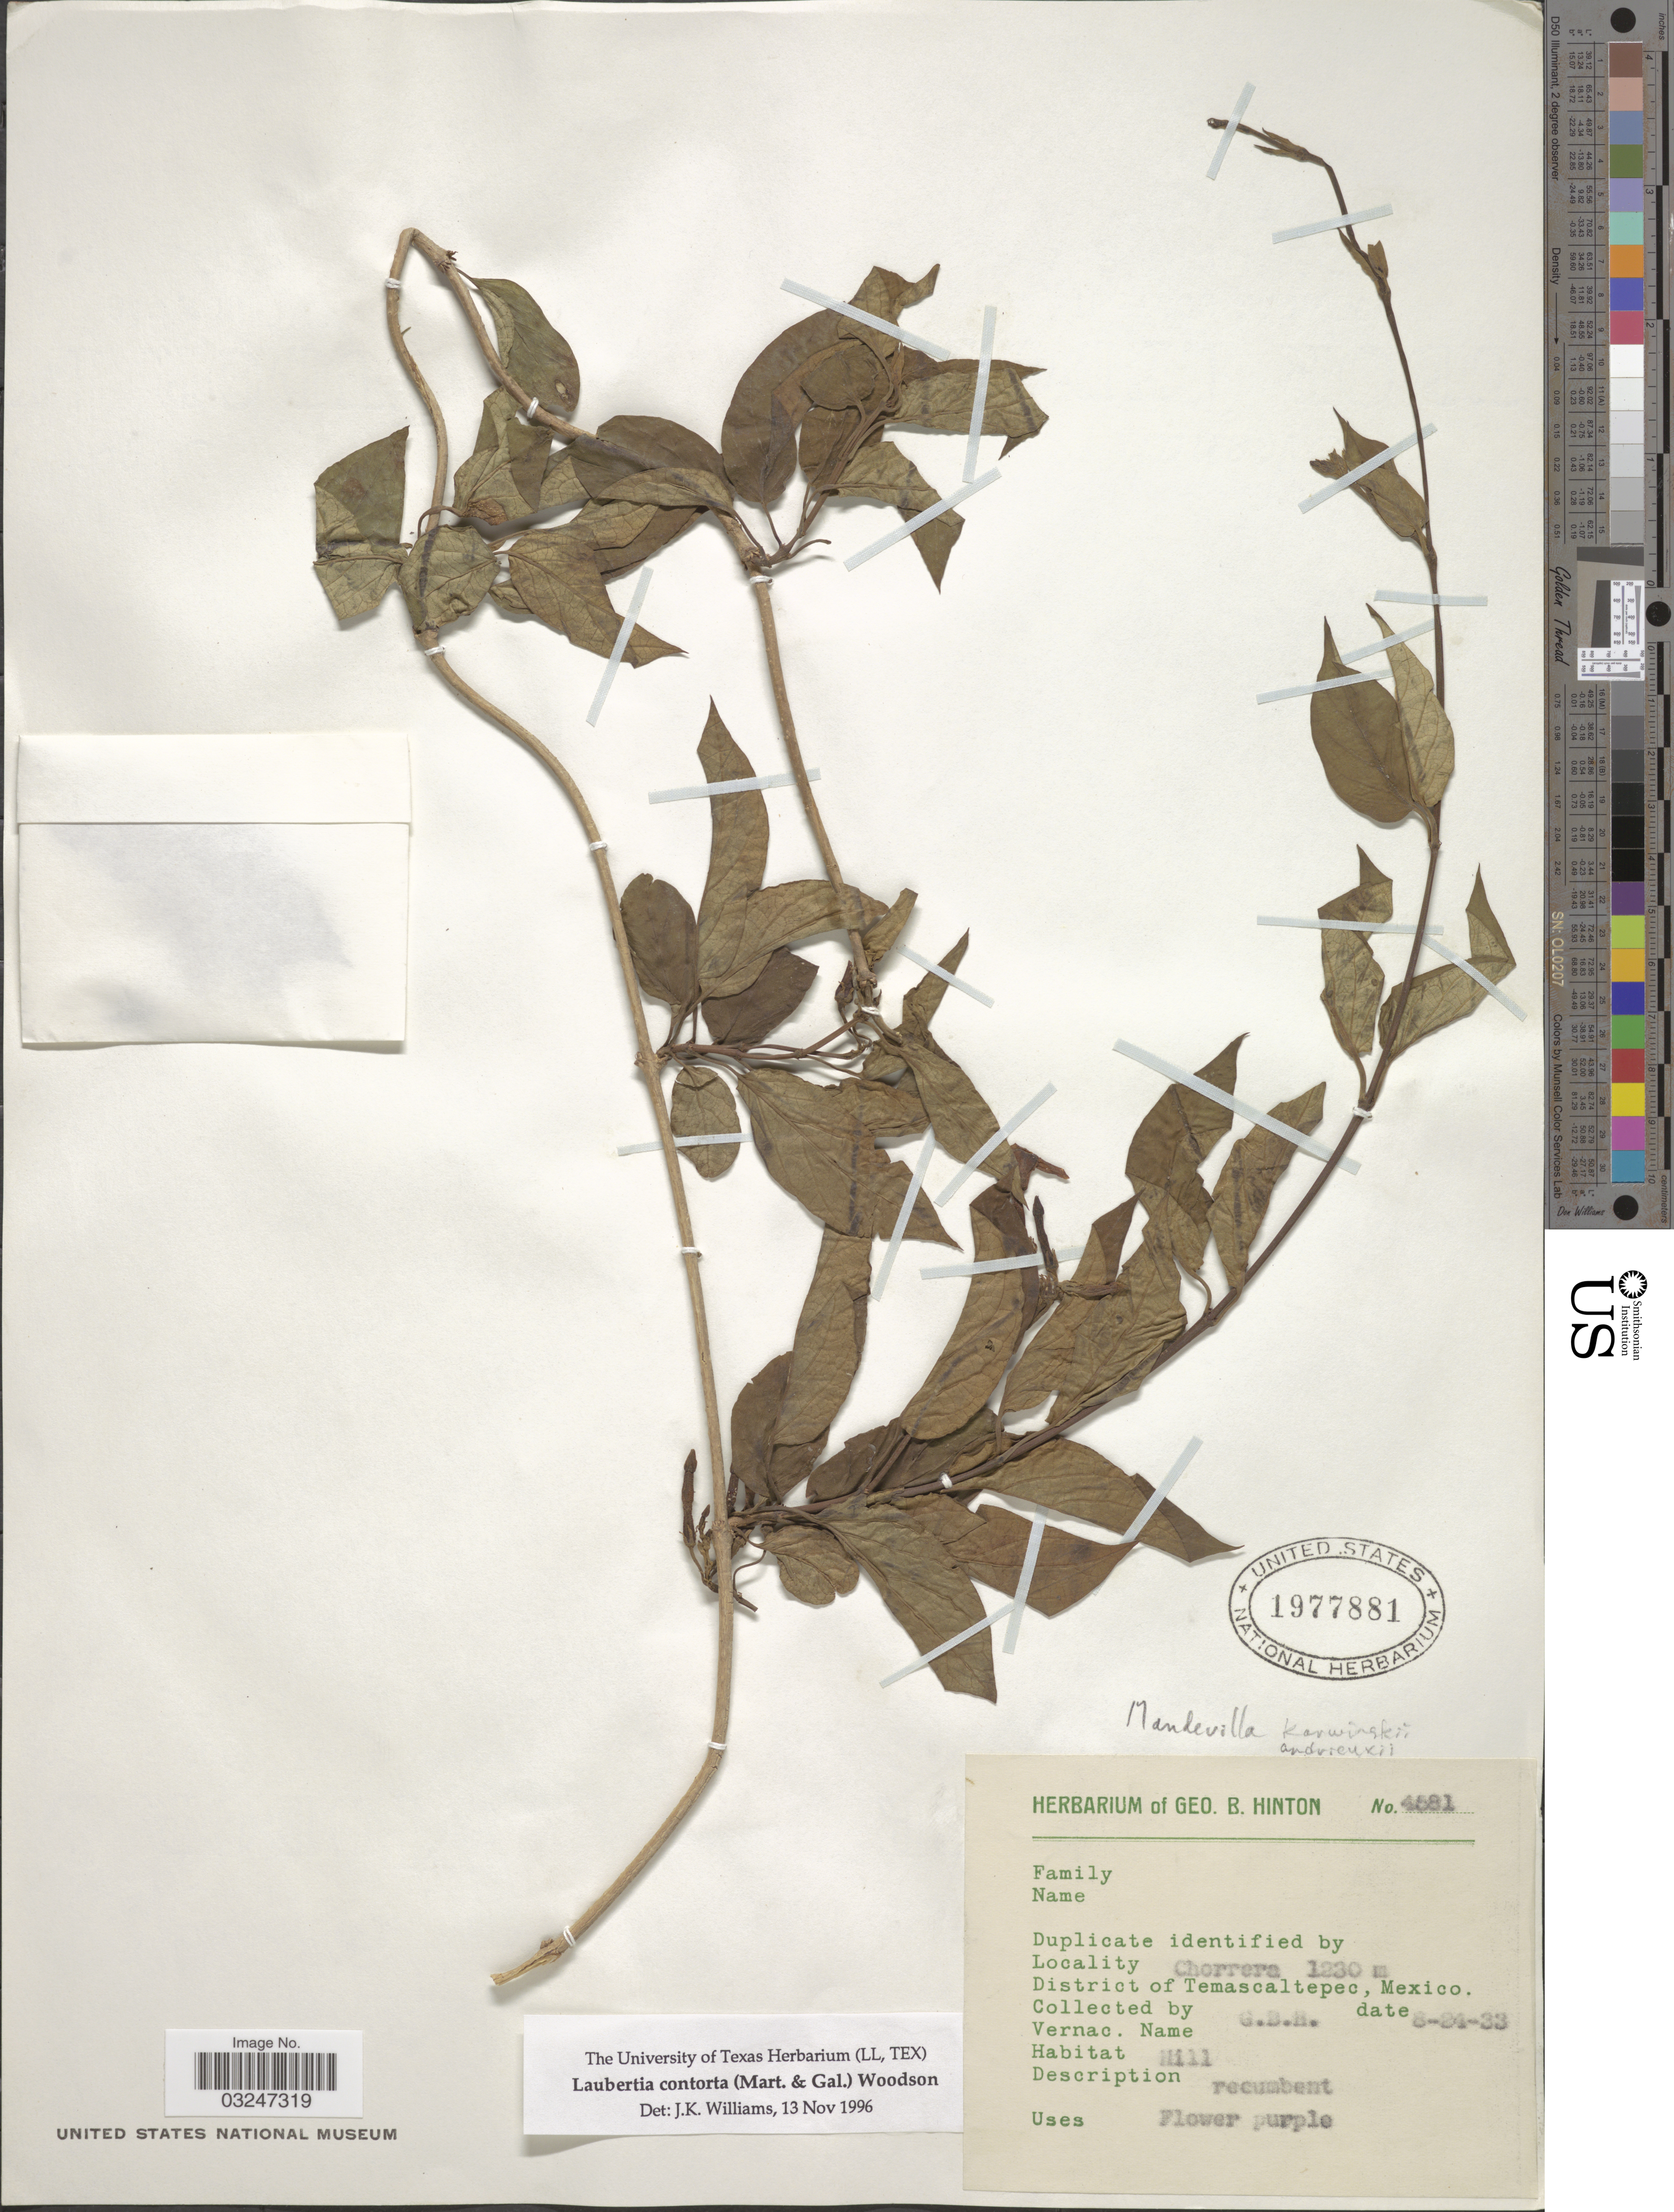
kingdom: Plantae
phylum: Tracheophyta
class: Magnoliopsida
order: Gentianales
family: Apocynaceae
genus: Laubertia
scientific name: Laubertia contorta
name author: (M. Martens & Galeotti) Woodson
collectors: G. B. Hinton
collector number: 4581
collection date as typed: Transcribed d/m/y: 24/8/33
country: Mexico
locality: Chorrera. District of Temascaltepec.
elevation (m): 1230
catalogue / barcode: US 1977881